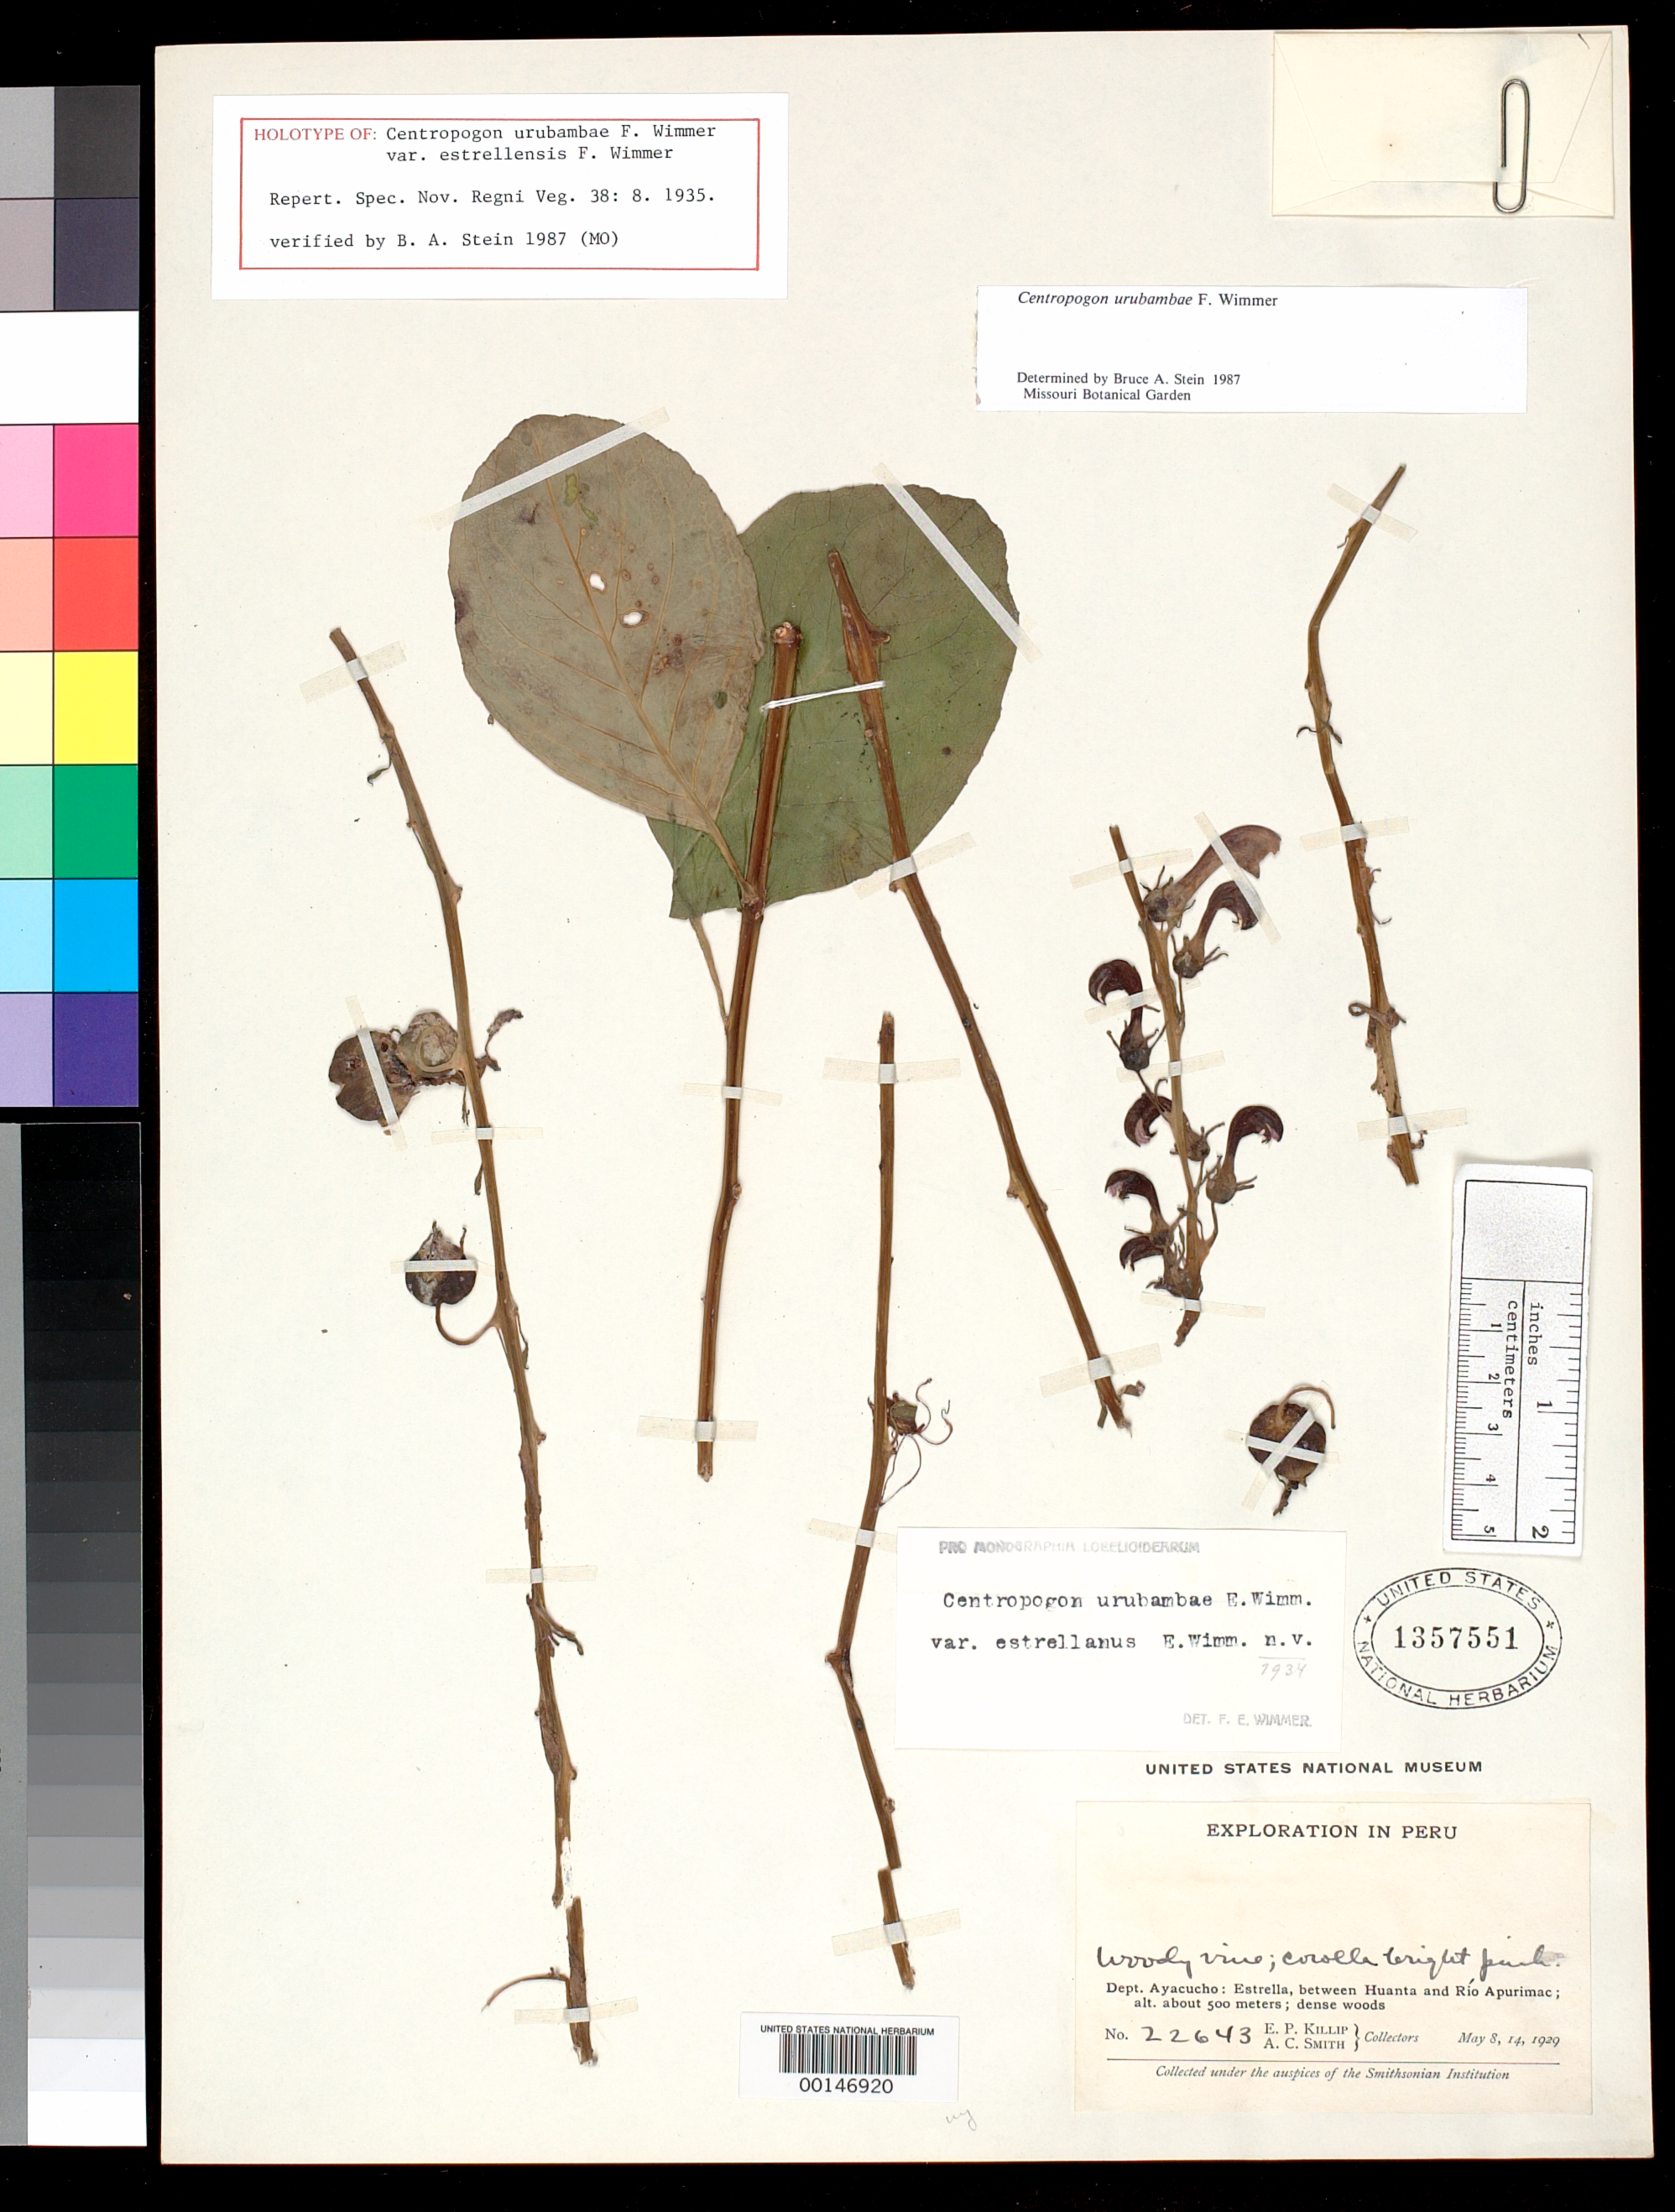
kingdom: Plantae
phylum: Tracheophyta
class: Magnoliopsida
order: Asterales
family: Campanulaceae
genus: Centropogon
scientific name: Centropogon urubambae var. estrellanus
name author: E. Wimm.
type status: Holotype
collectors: E. P. Killip & A. C. Smith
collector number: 22643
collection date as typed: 08 May 1929 to 14 May 1929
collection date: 1929-05-08/1929-05-14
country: Peru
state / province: Ayacucho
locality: Estrella, between Huanta and Río Apurímac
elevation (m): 500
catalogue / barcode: US 1357551